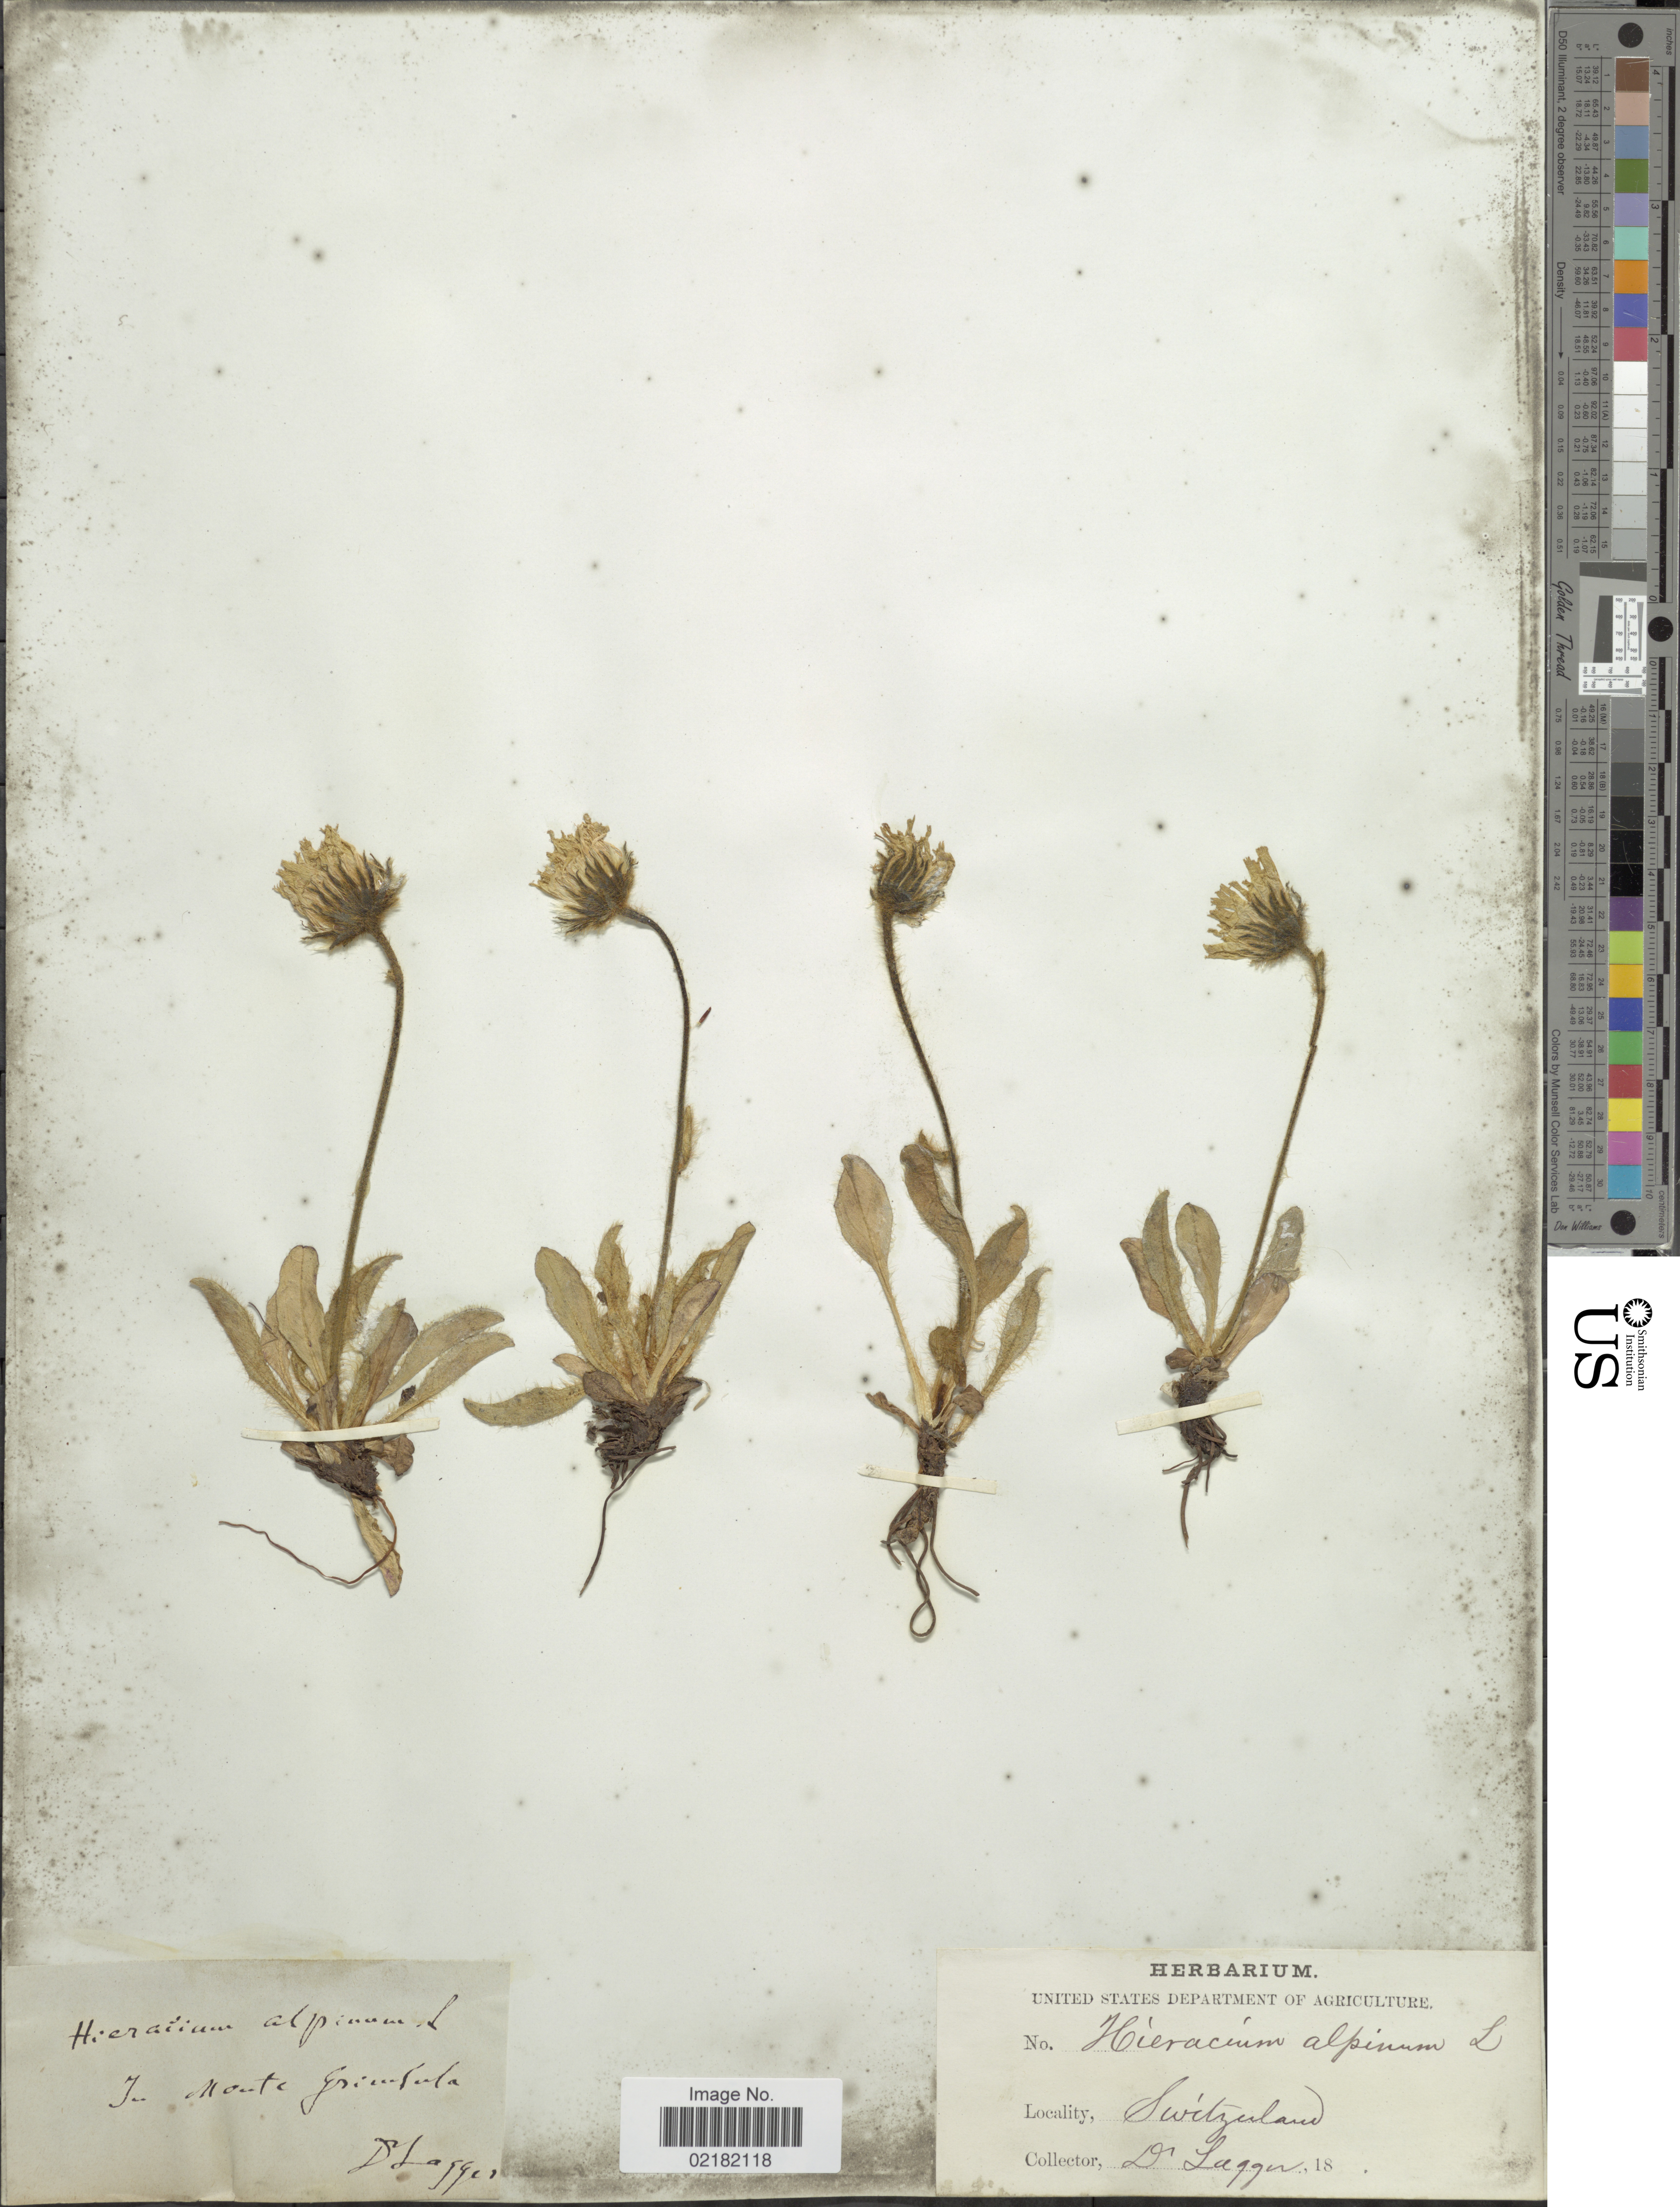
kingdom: Plantae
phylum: Tracheophyta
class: Magnoliopsida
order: Asterales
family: Asteraceae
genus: Hieracium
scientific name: Hieracium alpinum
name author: L.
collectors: F. J. Lagger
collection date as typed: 18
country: Switzerland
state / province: Valais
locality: In monte Grimsula.